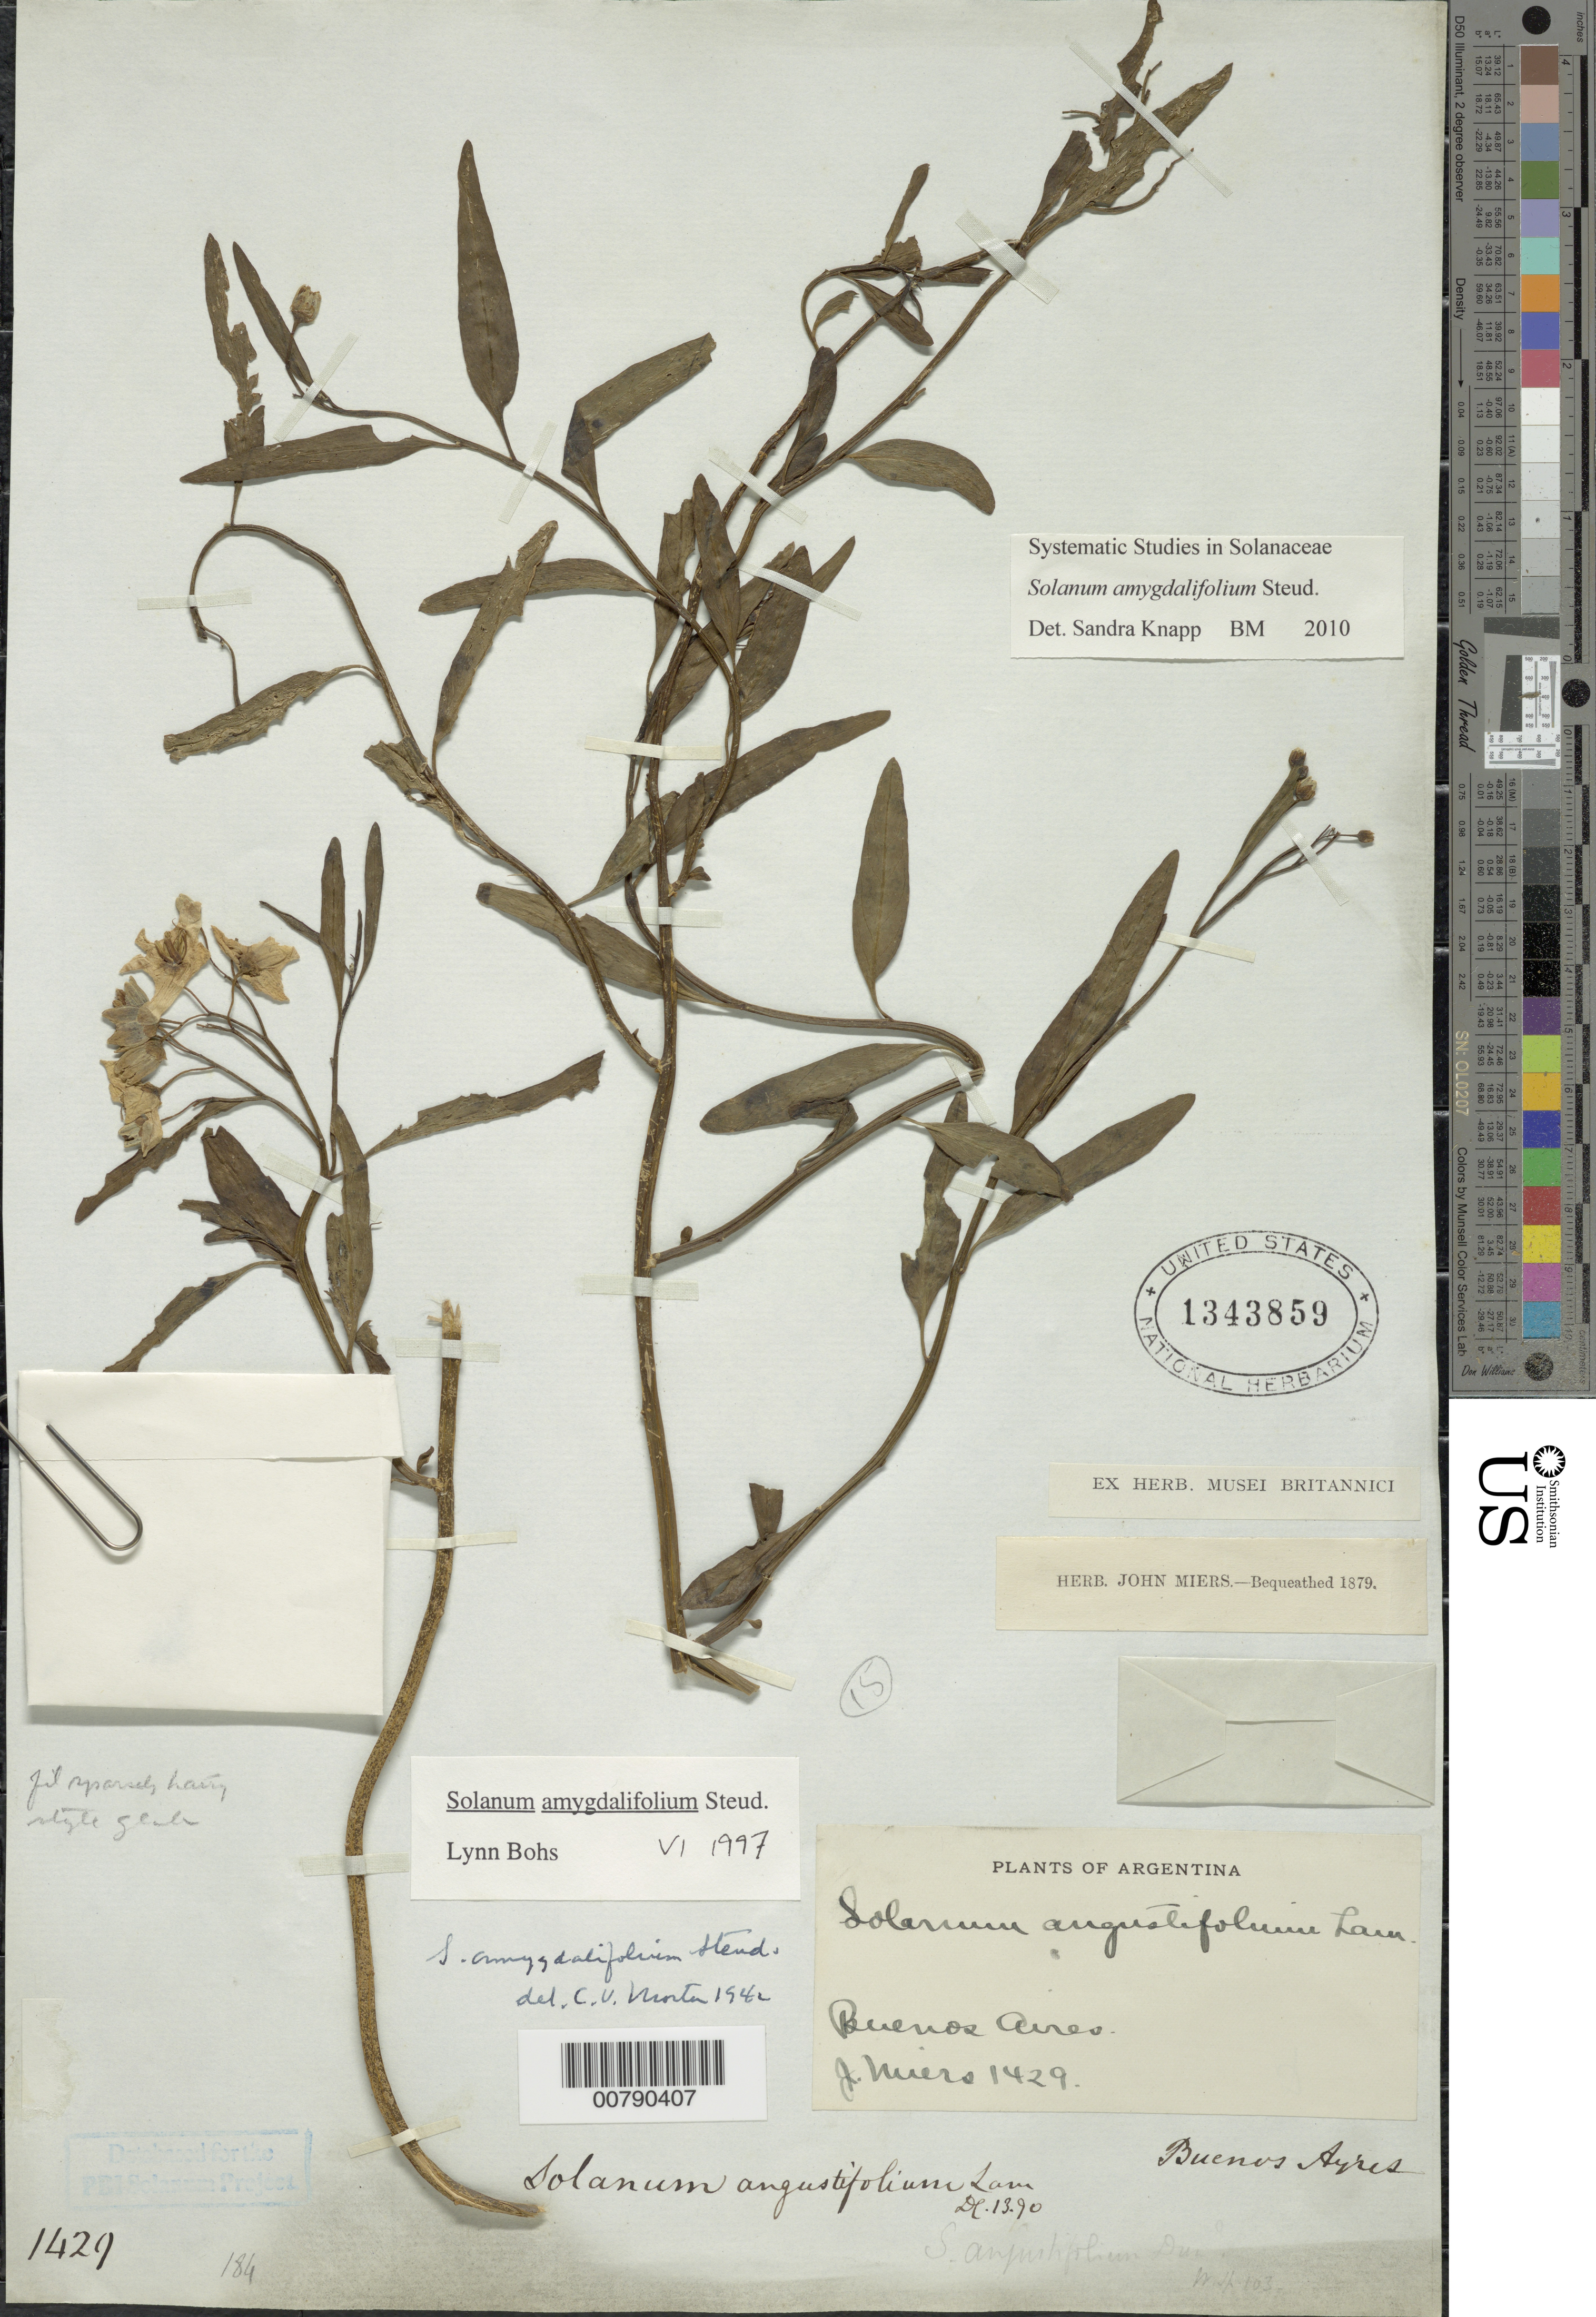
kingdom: Plantae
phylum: Tracheophyta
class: Magnoliopsida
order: Solanales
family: Solanaceae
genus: Solanum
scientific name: Solanum amygdalifolium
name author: Steud.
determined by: Knapp, S. D.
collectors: J. Miers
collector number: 1429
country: Argentina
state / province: Buenos Aires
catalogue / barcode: US 1343859